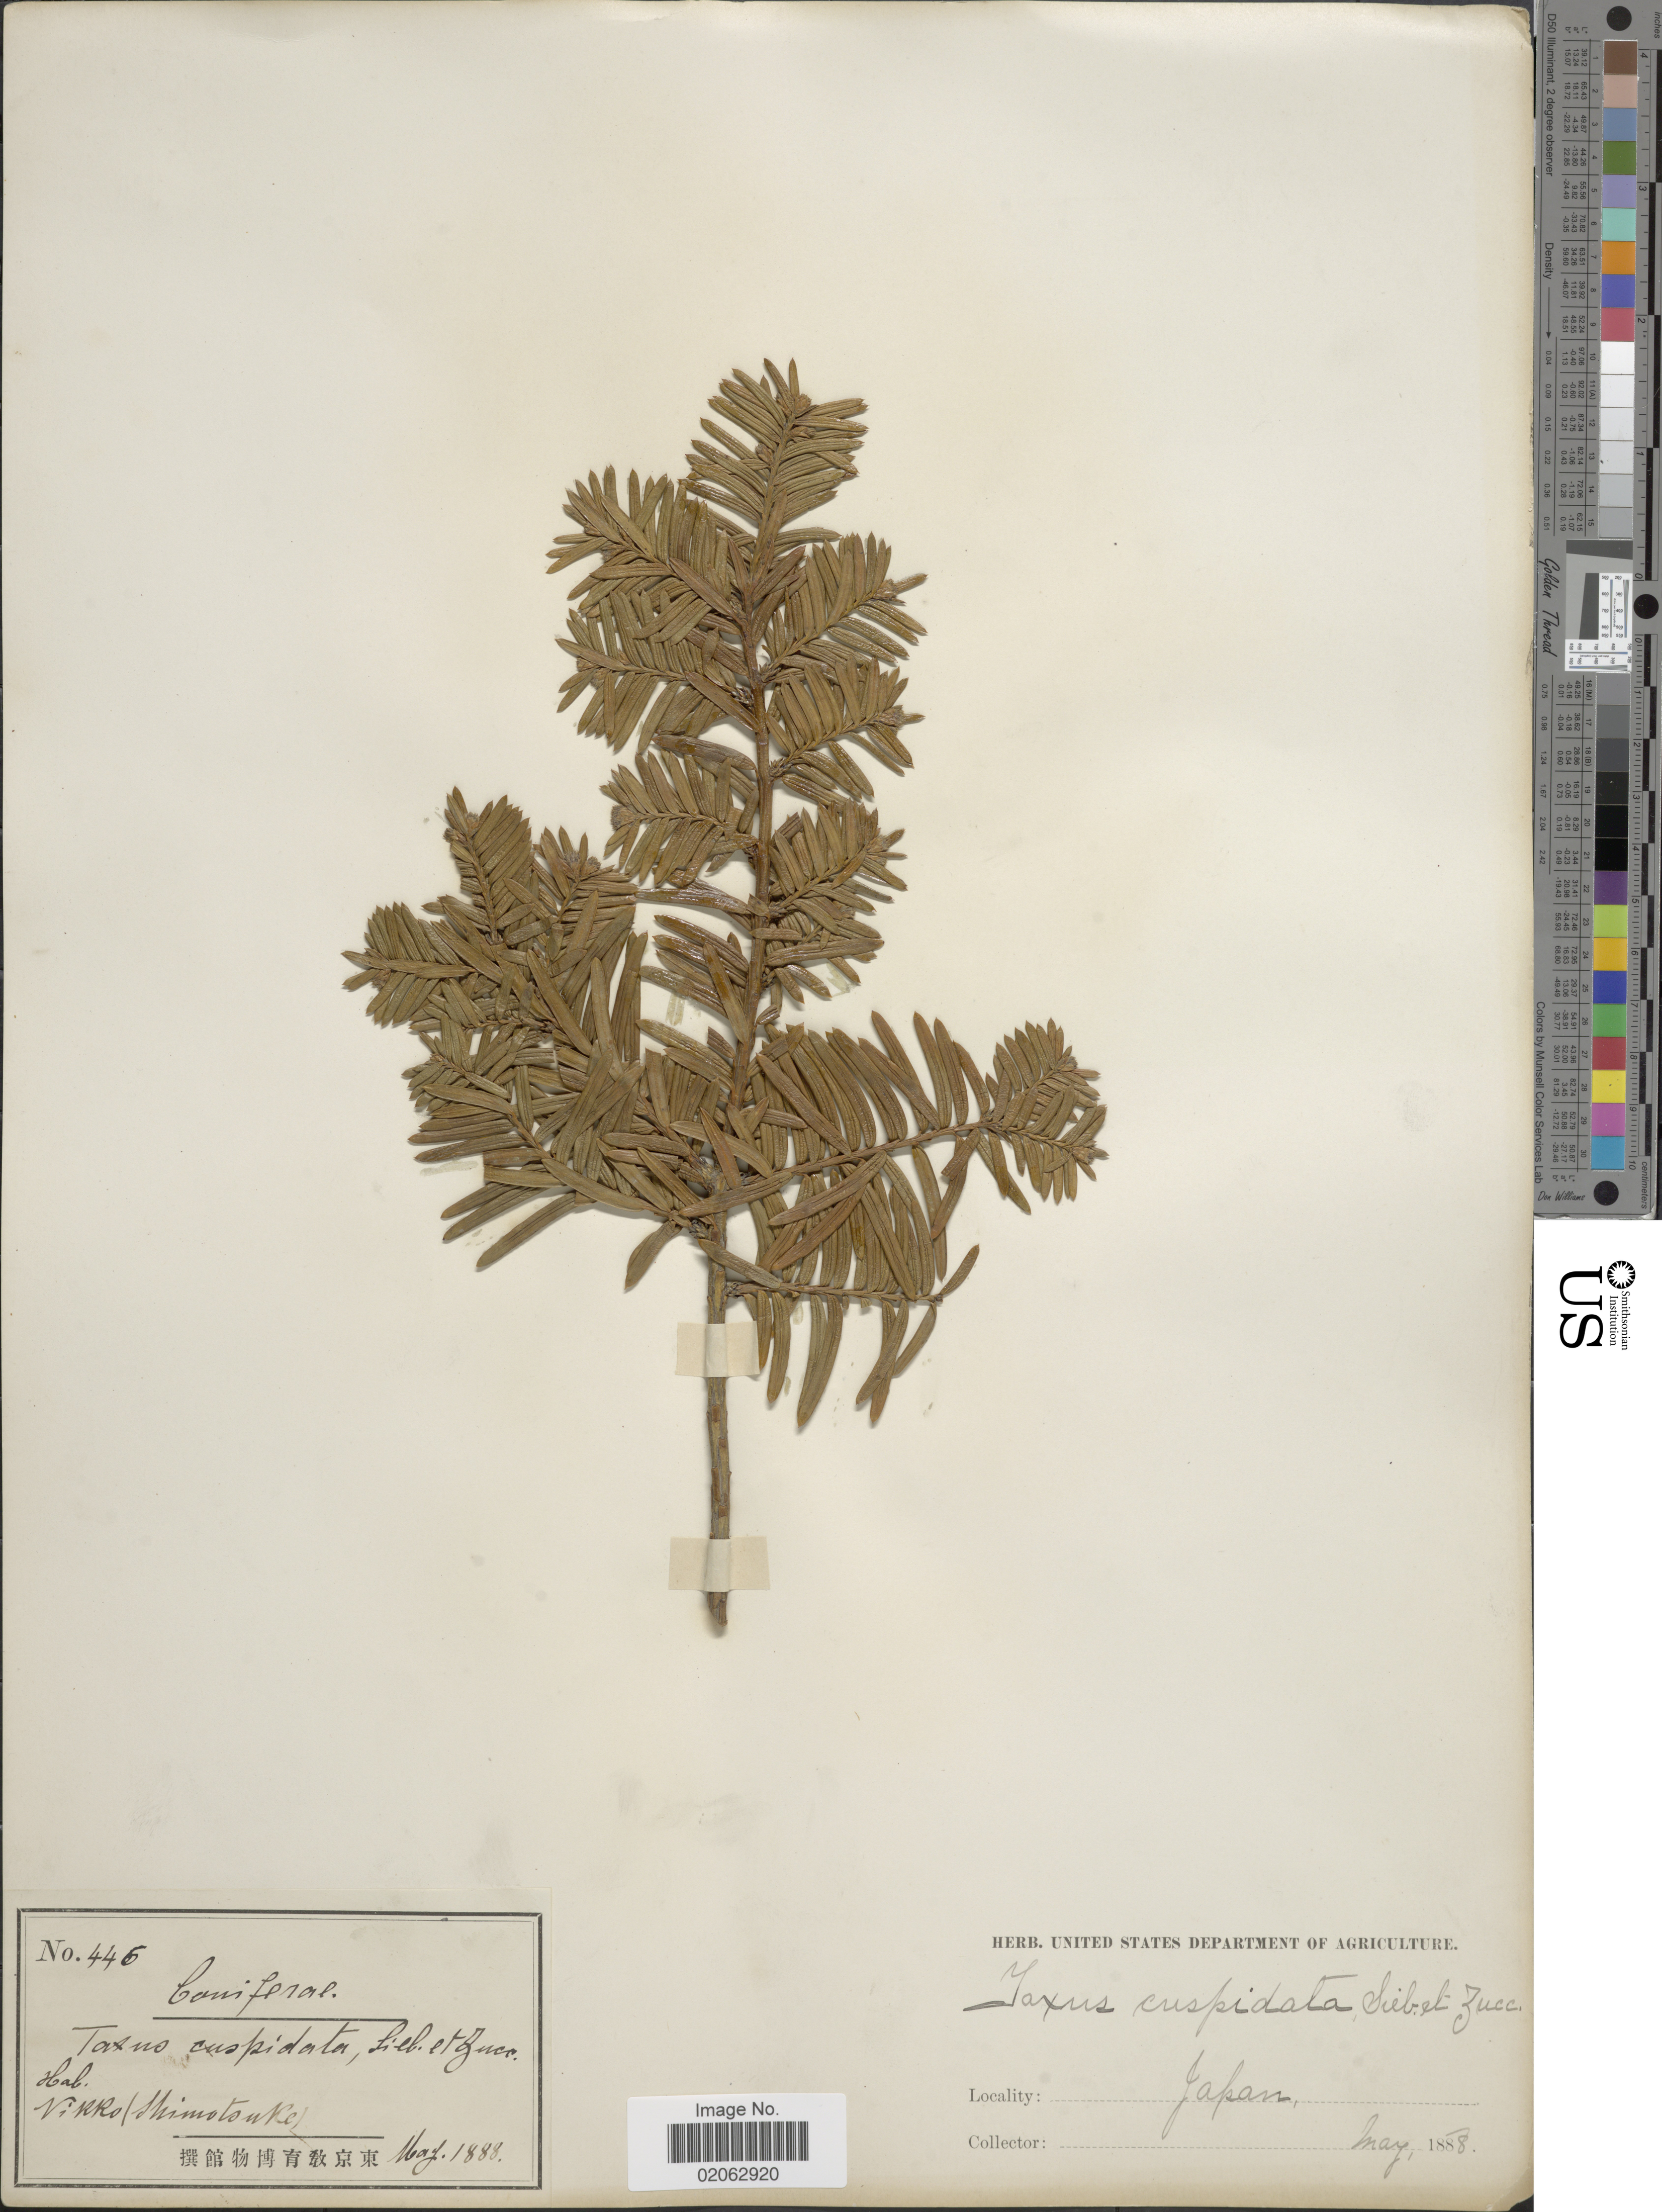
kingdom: Plantae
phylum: Tracheophyta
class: Pinopsida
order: Pinales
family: Taxaceae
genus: Taxus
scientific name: Taxus cuspidata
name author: Siebert & Zucc.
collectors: Facchini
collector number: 446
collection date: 1888-05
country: Japan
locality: Nikko (Shimotsuke).